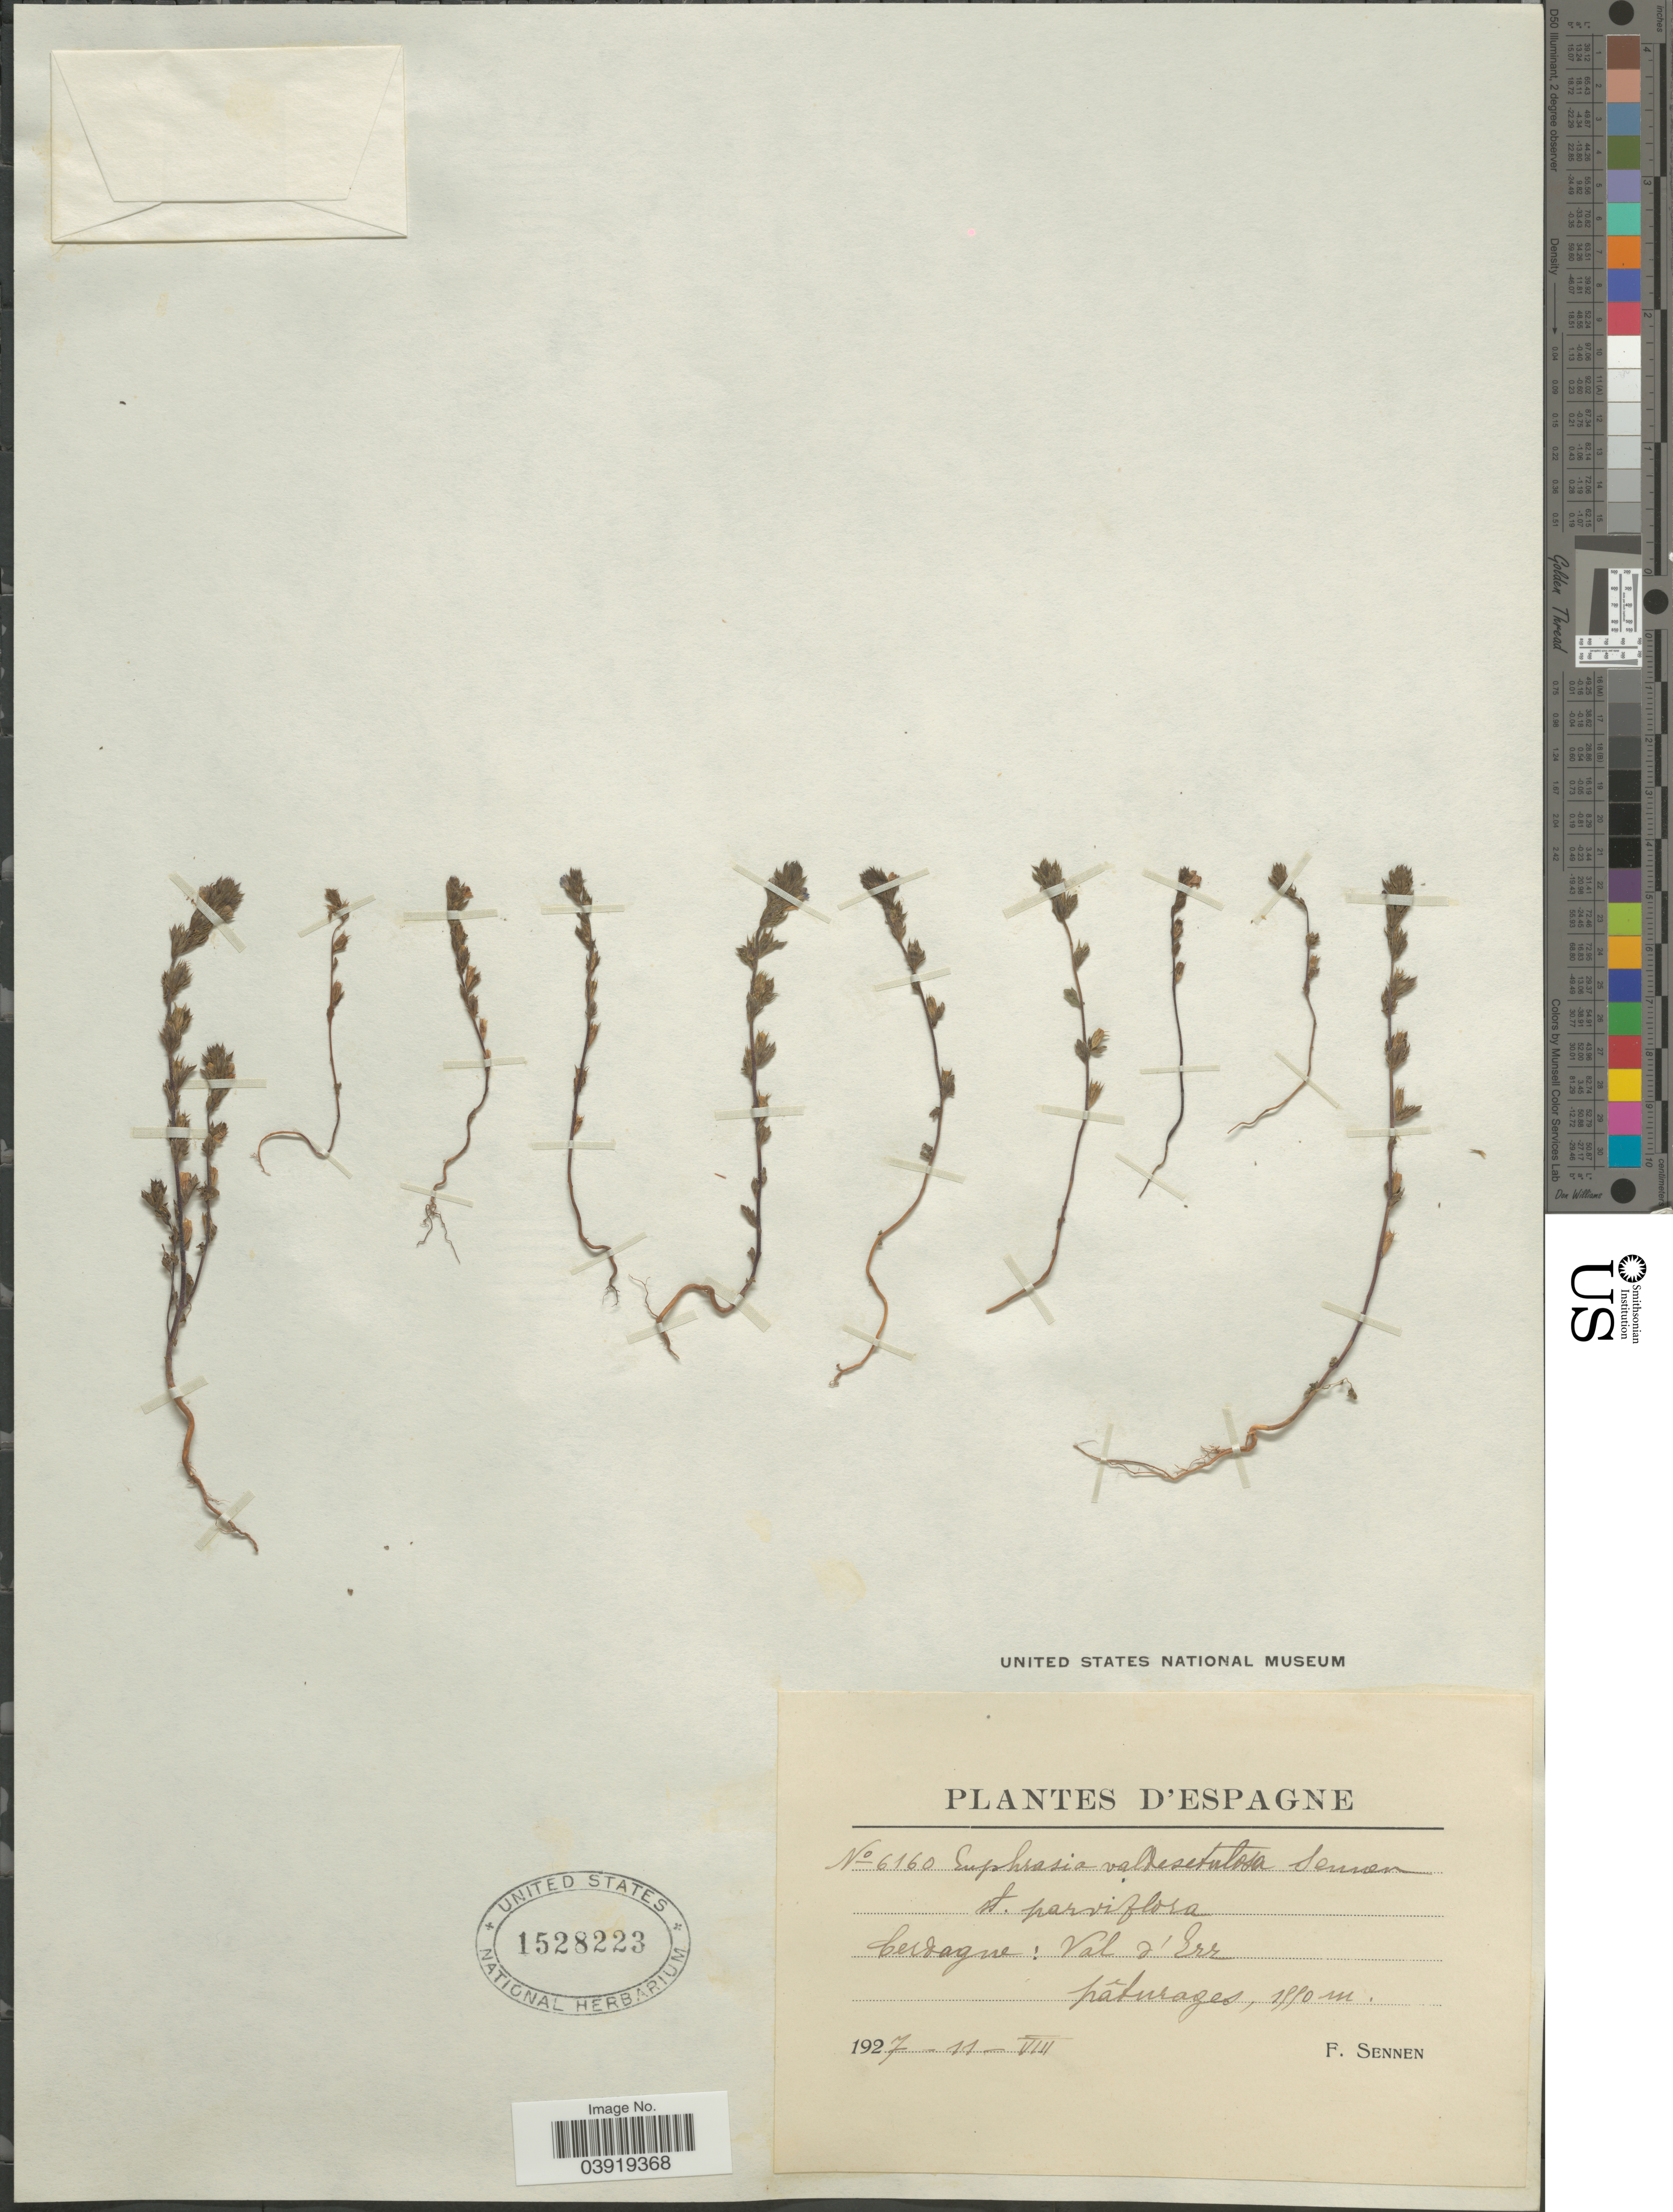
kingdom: Plantae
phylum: Tracheophyta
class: Magnoliopsida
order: Lamiales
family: Orobanchaceae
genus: Euphrasia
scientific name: Euphrasia valdesetulosa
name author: Sennen ex Rothm.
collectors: E. Sennen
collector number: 6160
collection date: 1927-08-11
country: Spain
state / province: Islas Baleares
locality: Cerdagne: Val d'Err pâturages.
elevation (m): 1550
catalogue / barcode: US 1528223